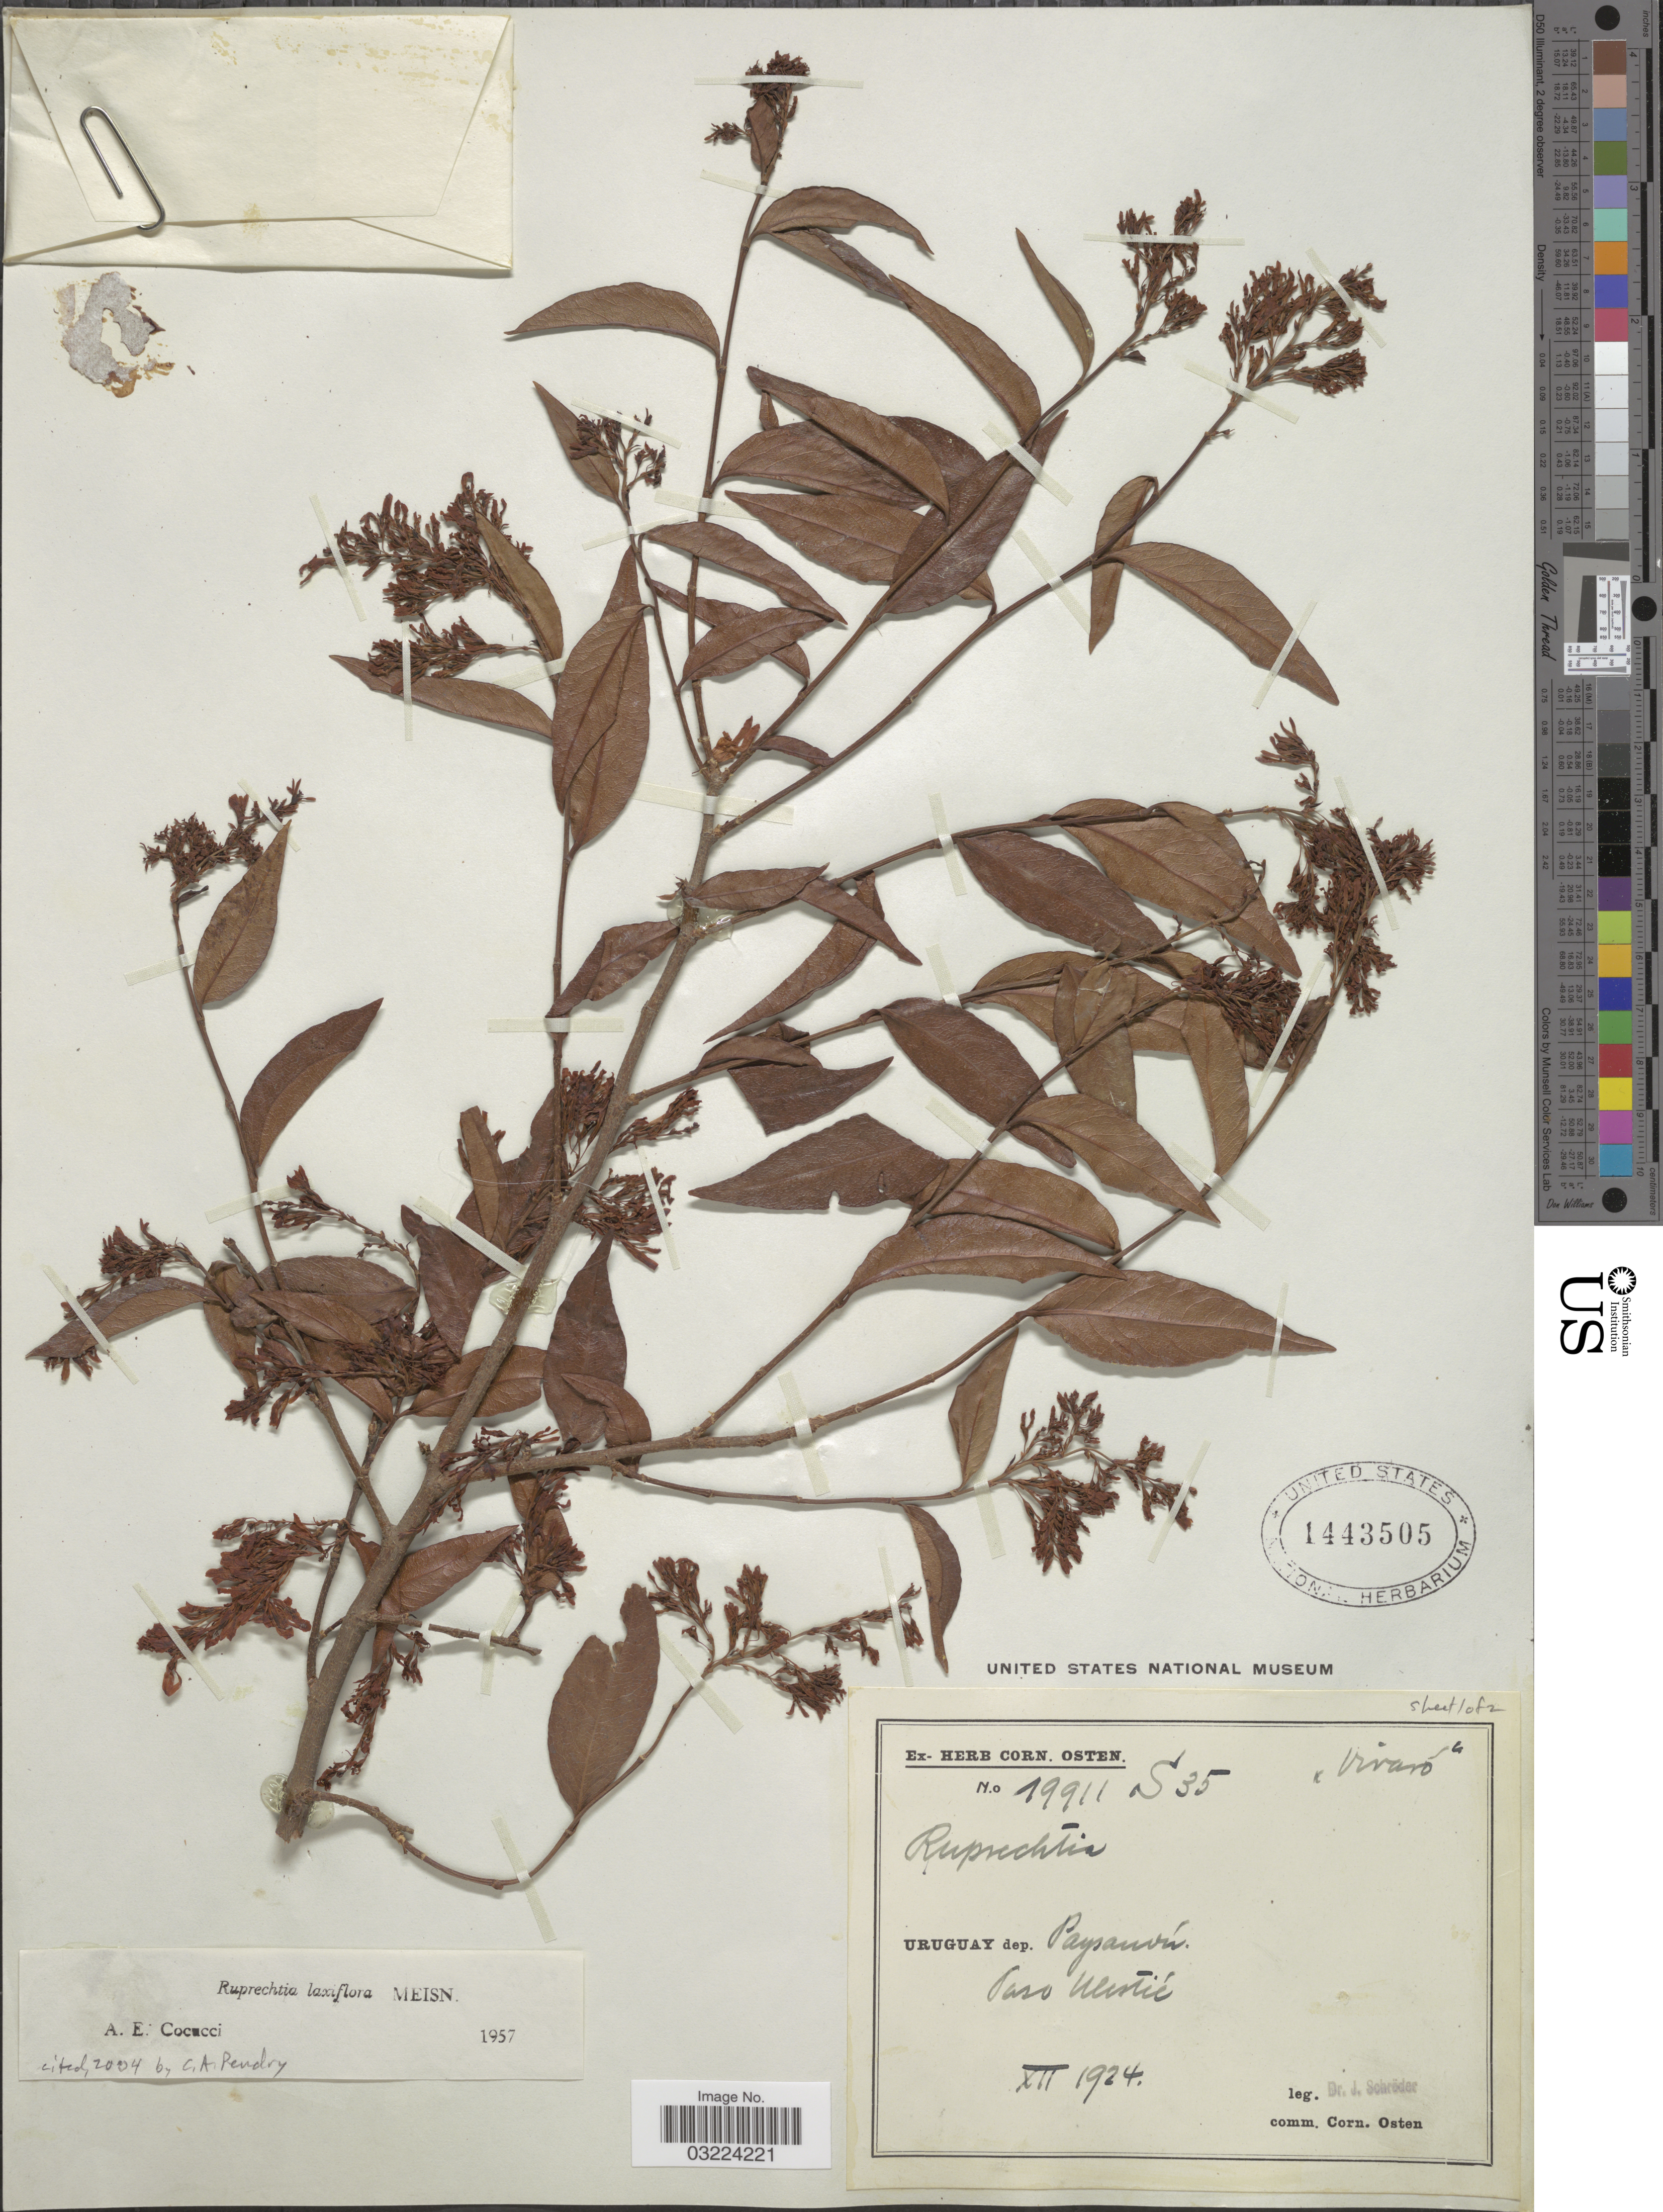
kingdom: Plantae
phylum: Tracheophyta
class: Magnoliopsida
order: Caryophyllales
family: Polygonaceae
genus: Ruprechtia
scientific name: Ruprechtia laxiflora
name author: Meisn.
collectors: J. Schröder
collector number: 19911S35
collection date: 1924-12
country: Uruguay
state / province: Paysandu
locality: Dep. Paysandú, Paso Ulestie.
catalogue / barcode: US 1443505